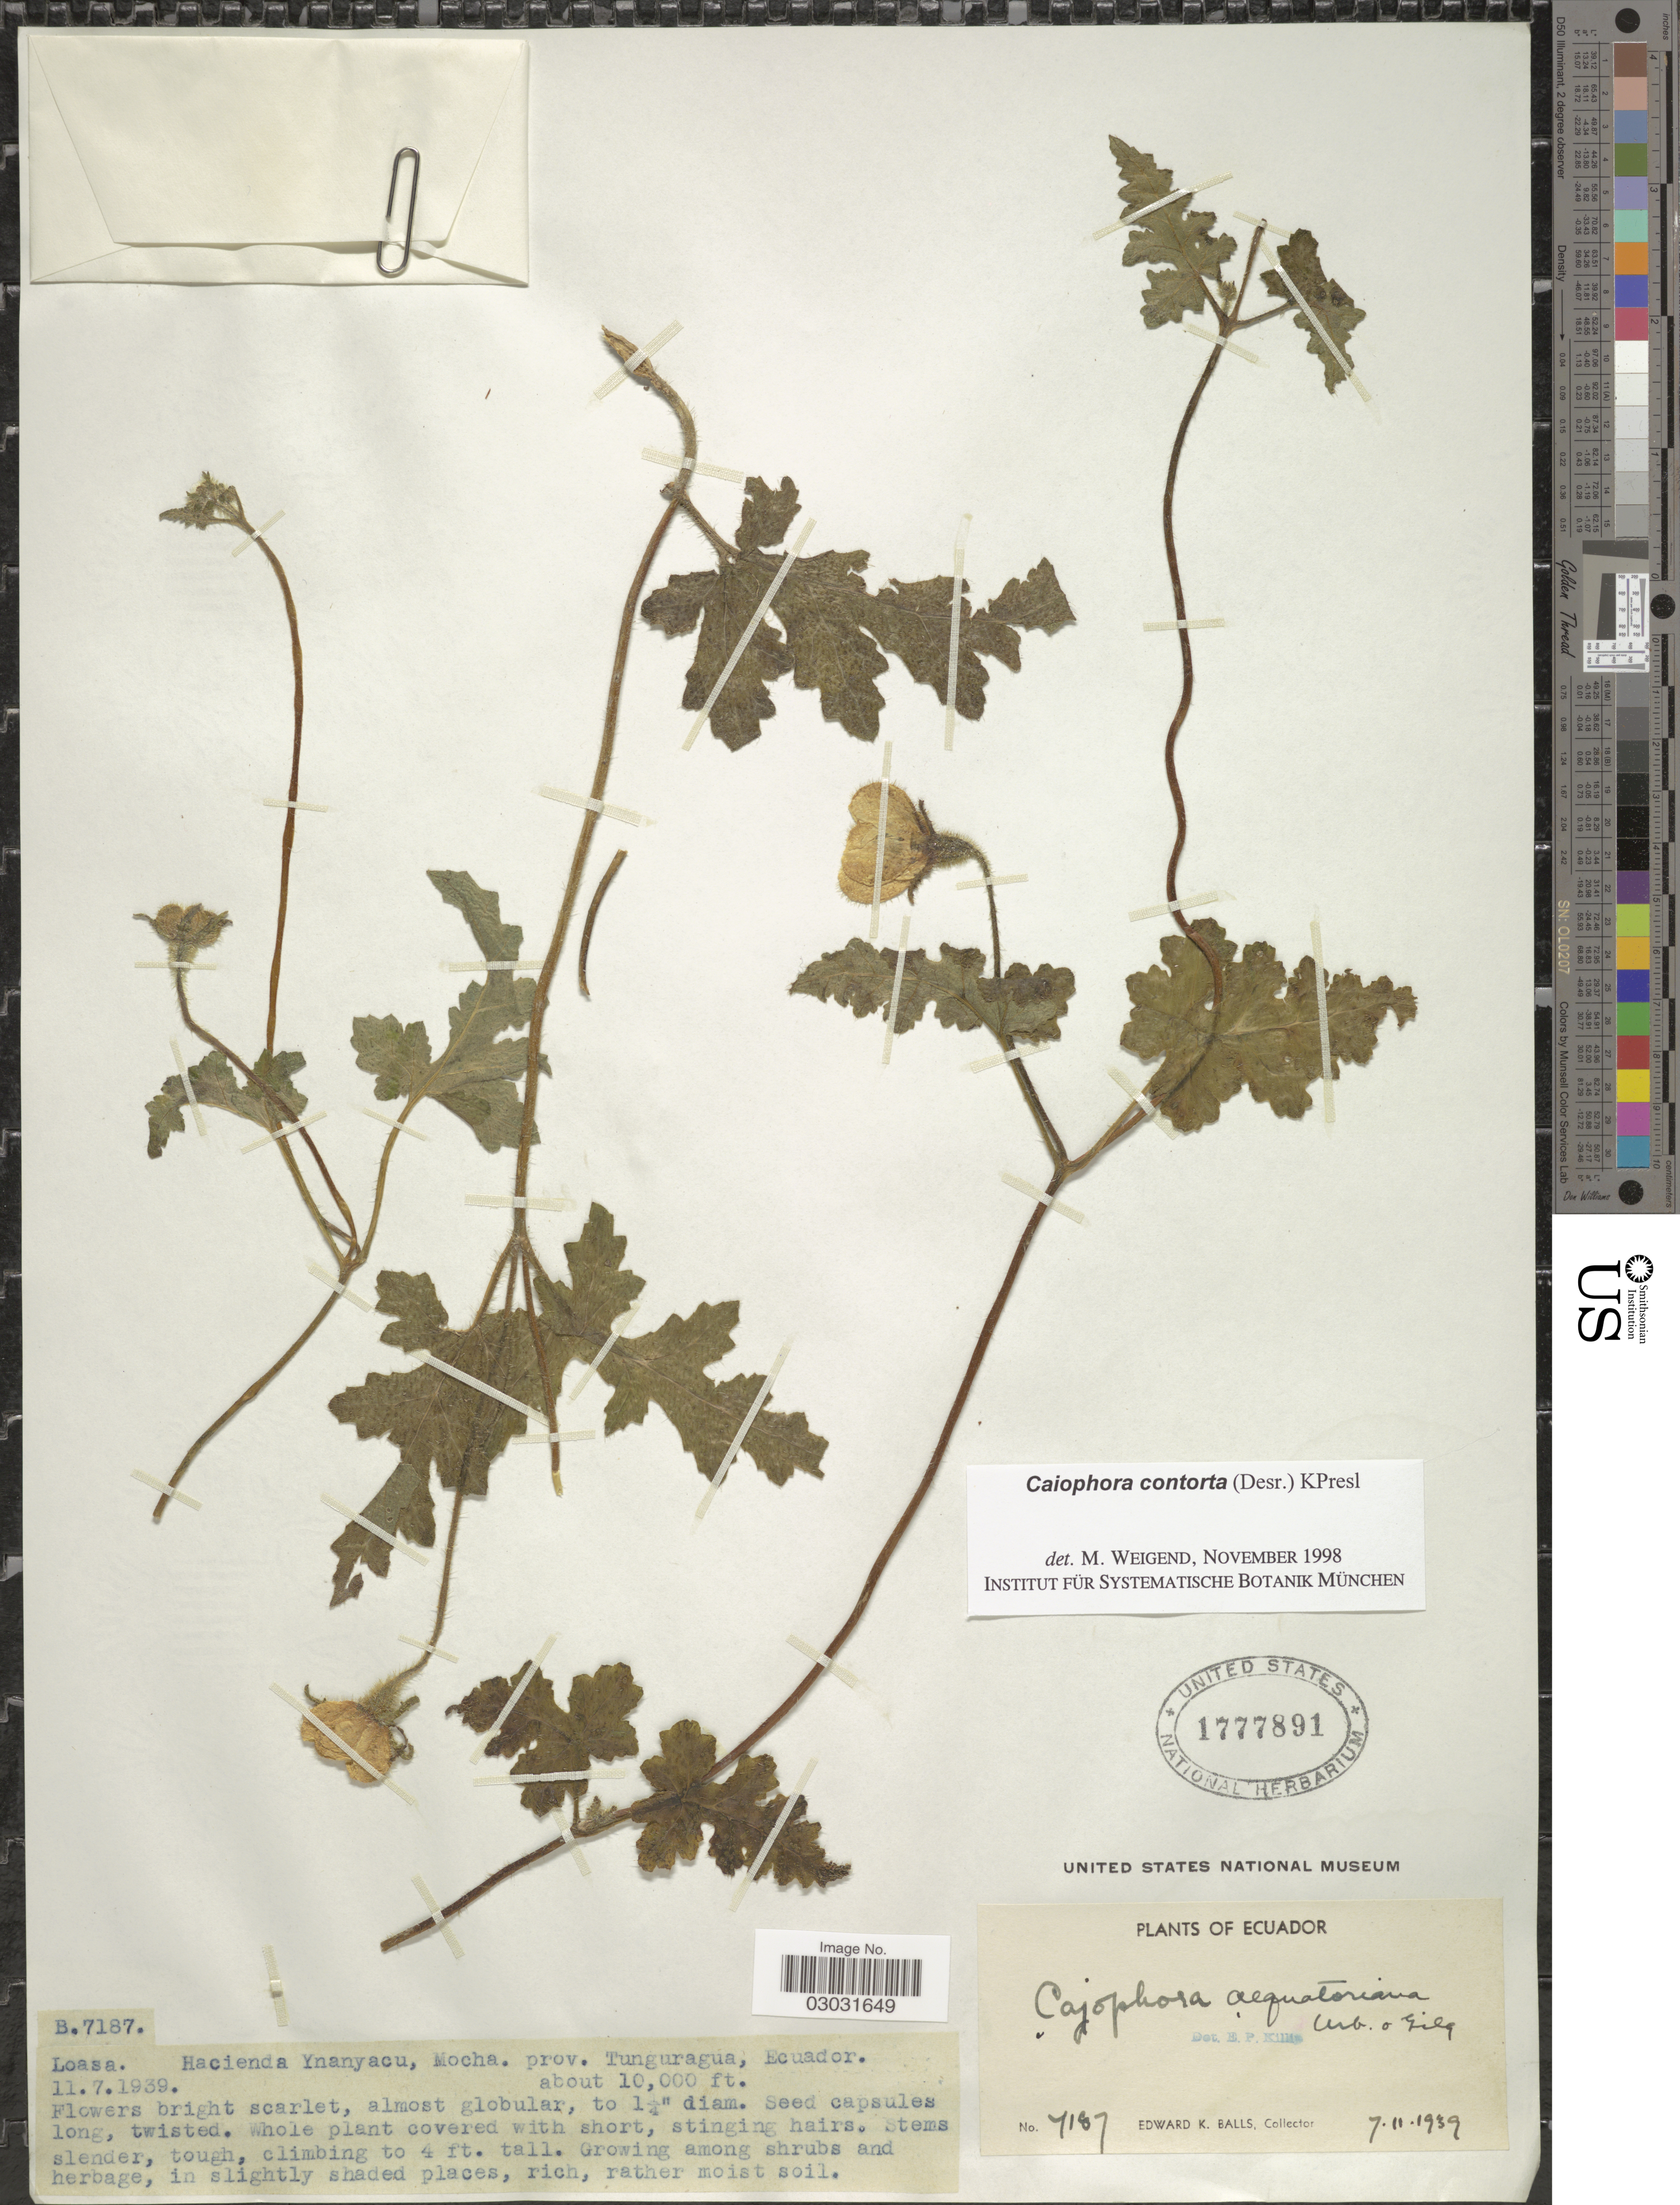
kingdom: Plantae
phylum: Tracheophyta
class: Magnoliopsida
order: Cornales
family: Loasaceae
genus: Caiophora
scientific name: Caiophora contorta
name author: (Desr.) C. Presl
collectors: E. K. Balls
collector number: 7187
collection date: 1939-07-11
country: Ecuador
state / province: Tungurahua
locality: Hacienda Ynanyacu, Mocha.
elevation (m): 3048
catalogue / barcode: US 1777891